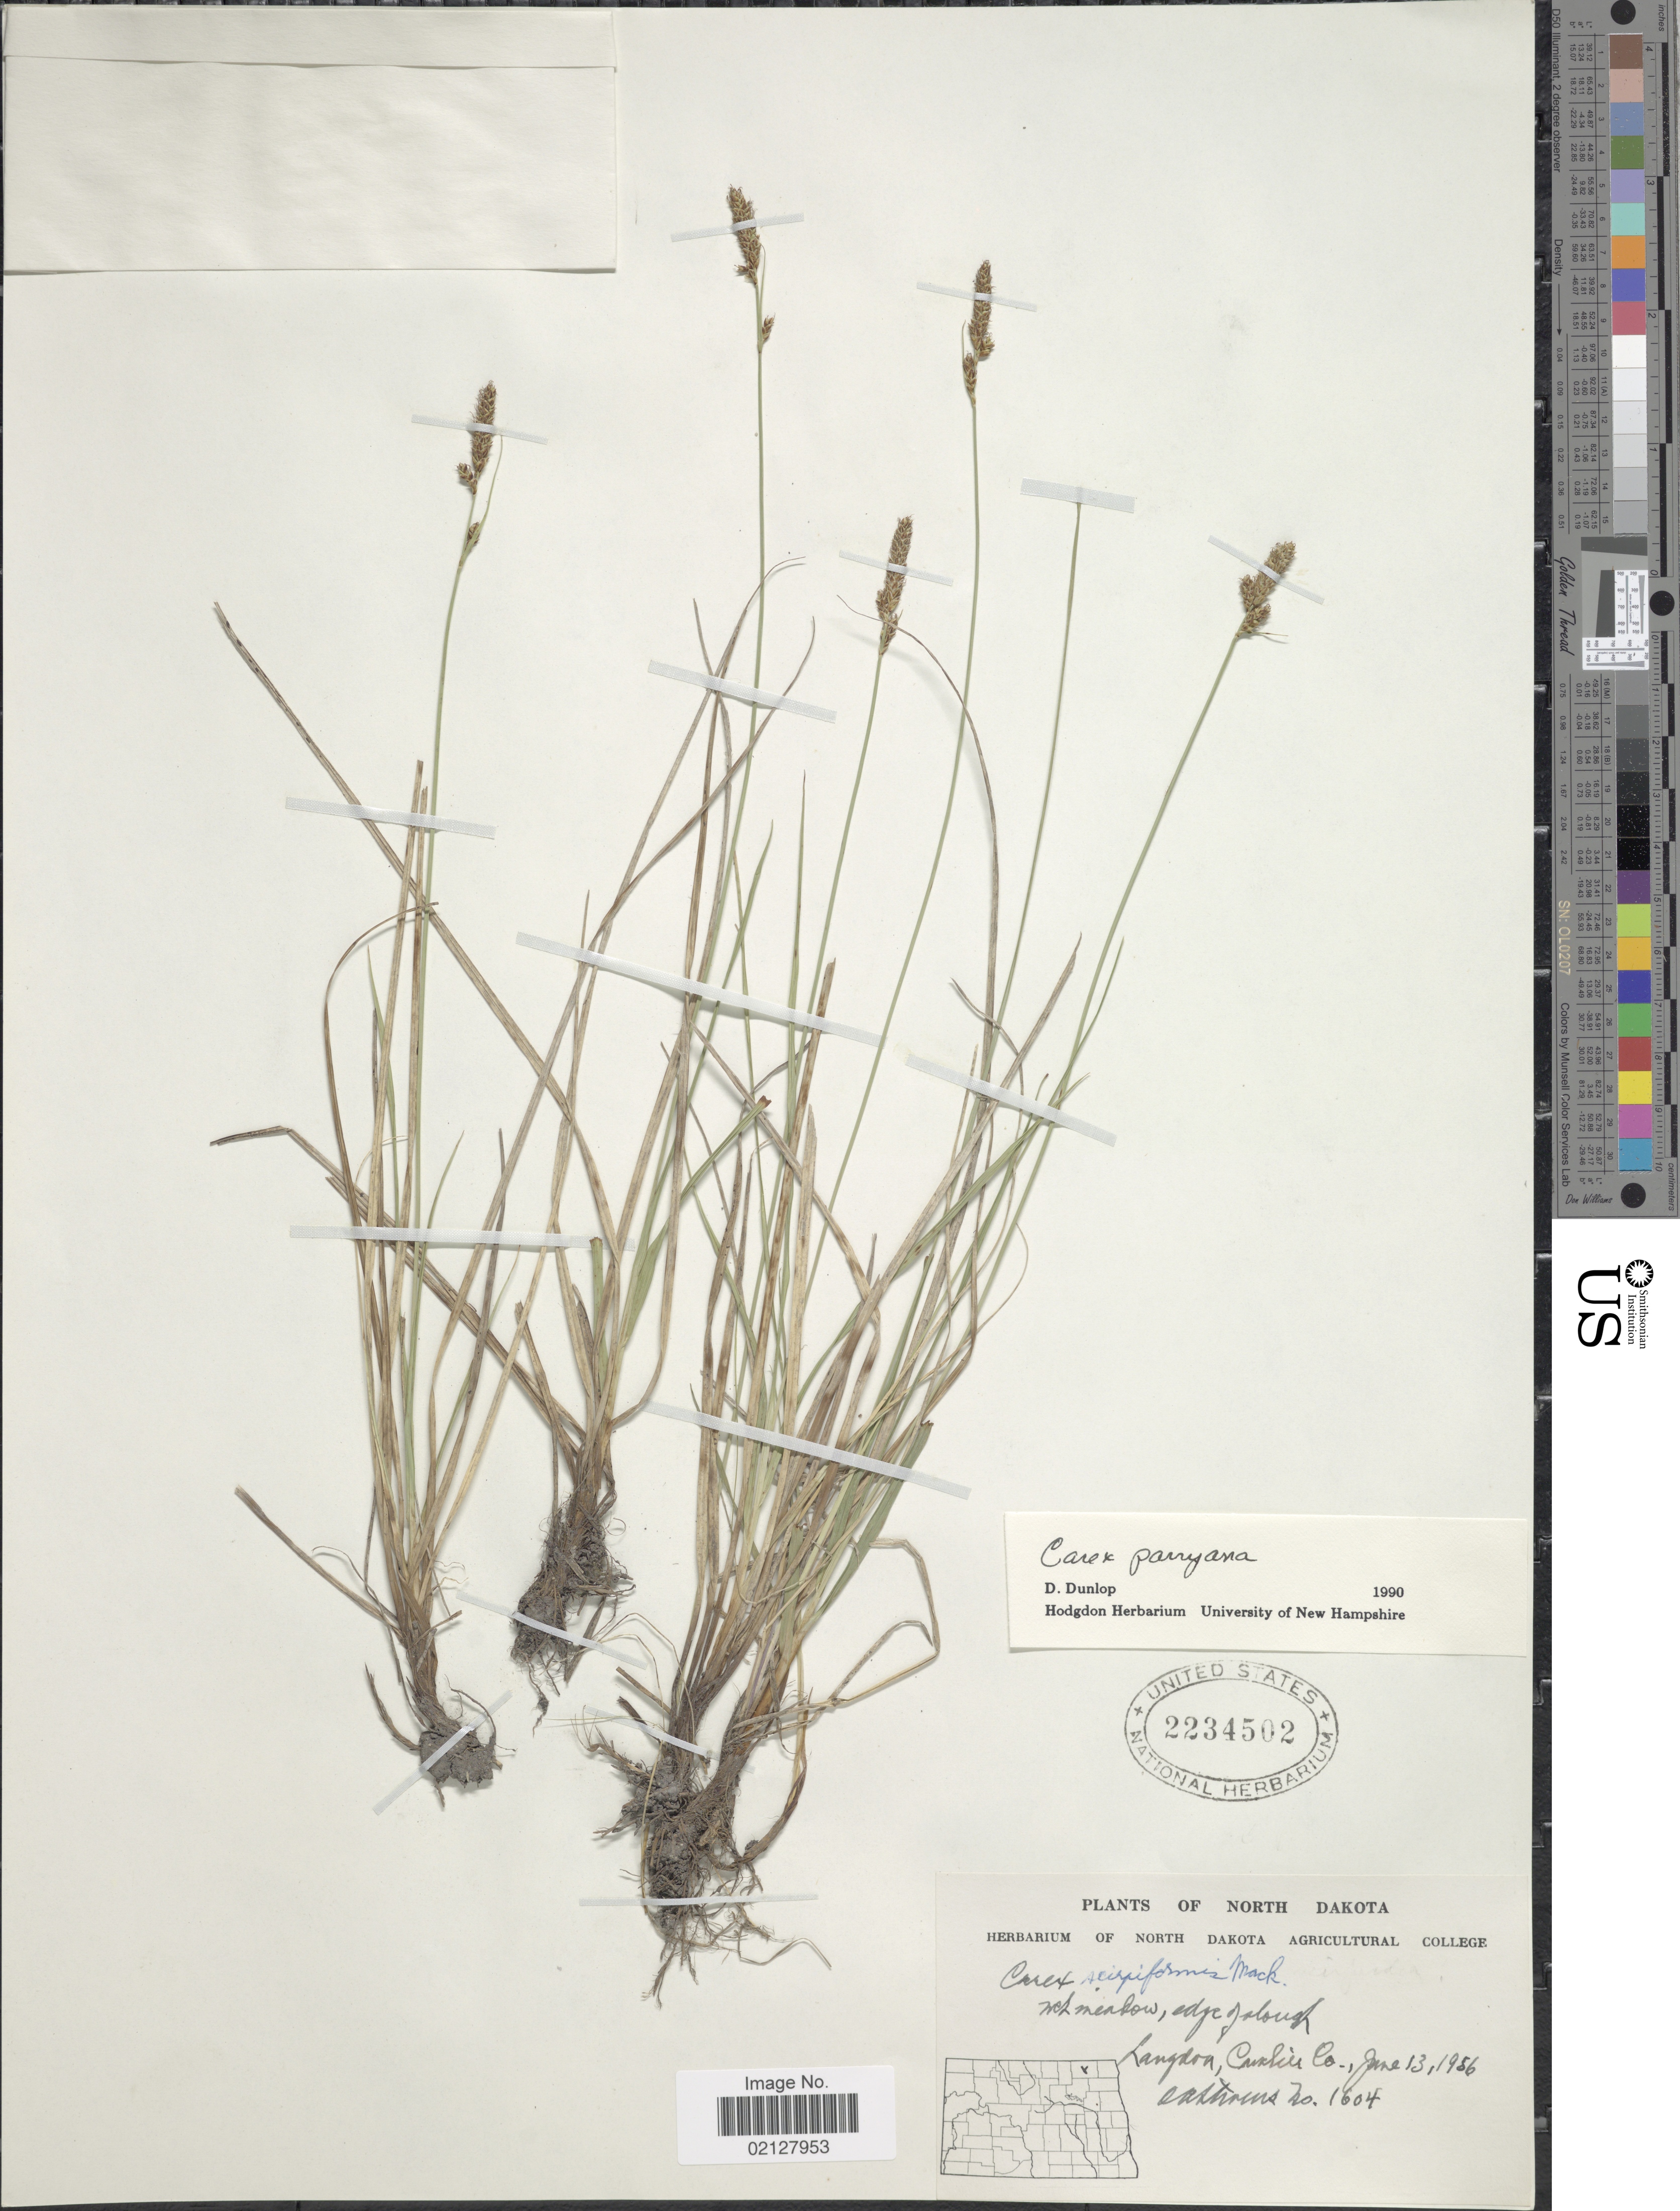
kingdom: Plantae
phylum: Tracheophyta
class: Liliopsida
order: Poales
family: Cyperaceae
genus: Carex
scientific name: Carex parryana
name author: Dewey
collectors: O. A. Stevens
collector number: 1604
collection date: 1956-06-13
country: United States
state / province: North Dakota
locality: Langdon, Cavalier Co.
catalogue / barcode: US 2234502